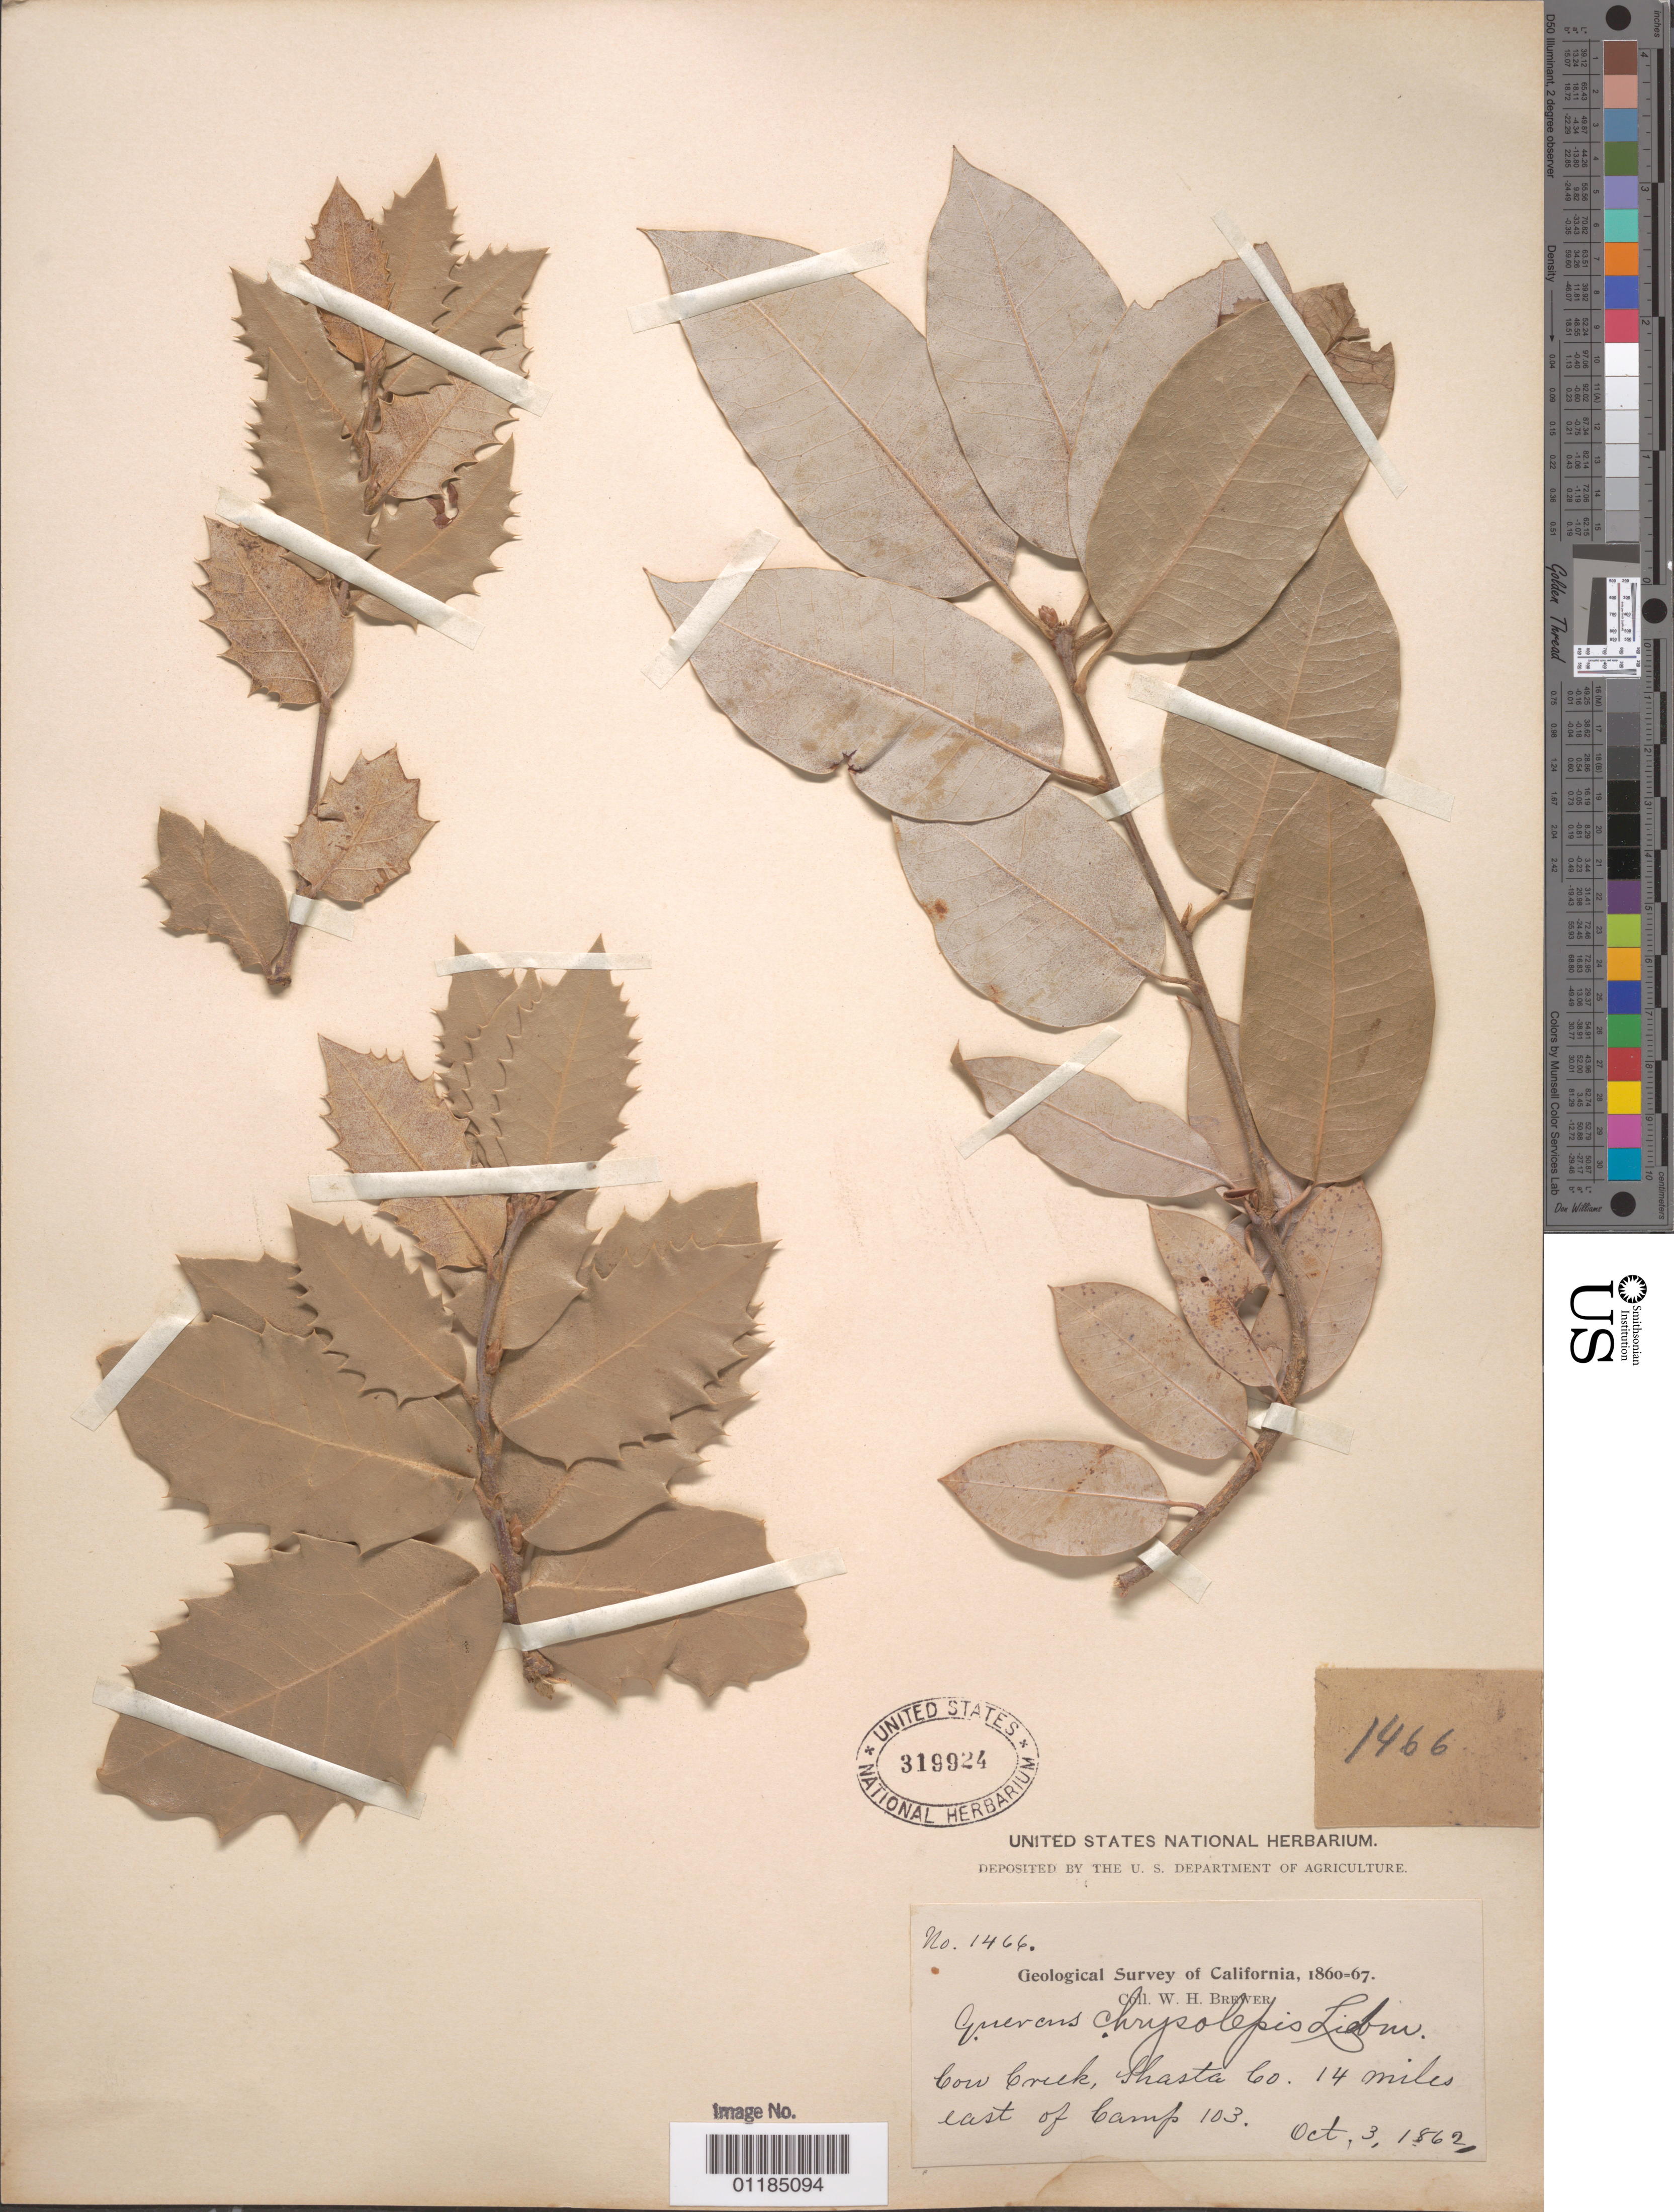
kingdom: Plantae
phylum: Tracheophyta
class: Magnoliopsida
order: Fagales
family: Fagaceae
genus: Quercus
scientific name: Quercus chrysolepis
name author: Liebm.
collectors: H. Bolander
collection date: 1867-06-17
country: United States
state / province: California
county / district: Humboldt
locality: Mountain tops near Elk Ridge.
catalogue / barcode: US 319924